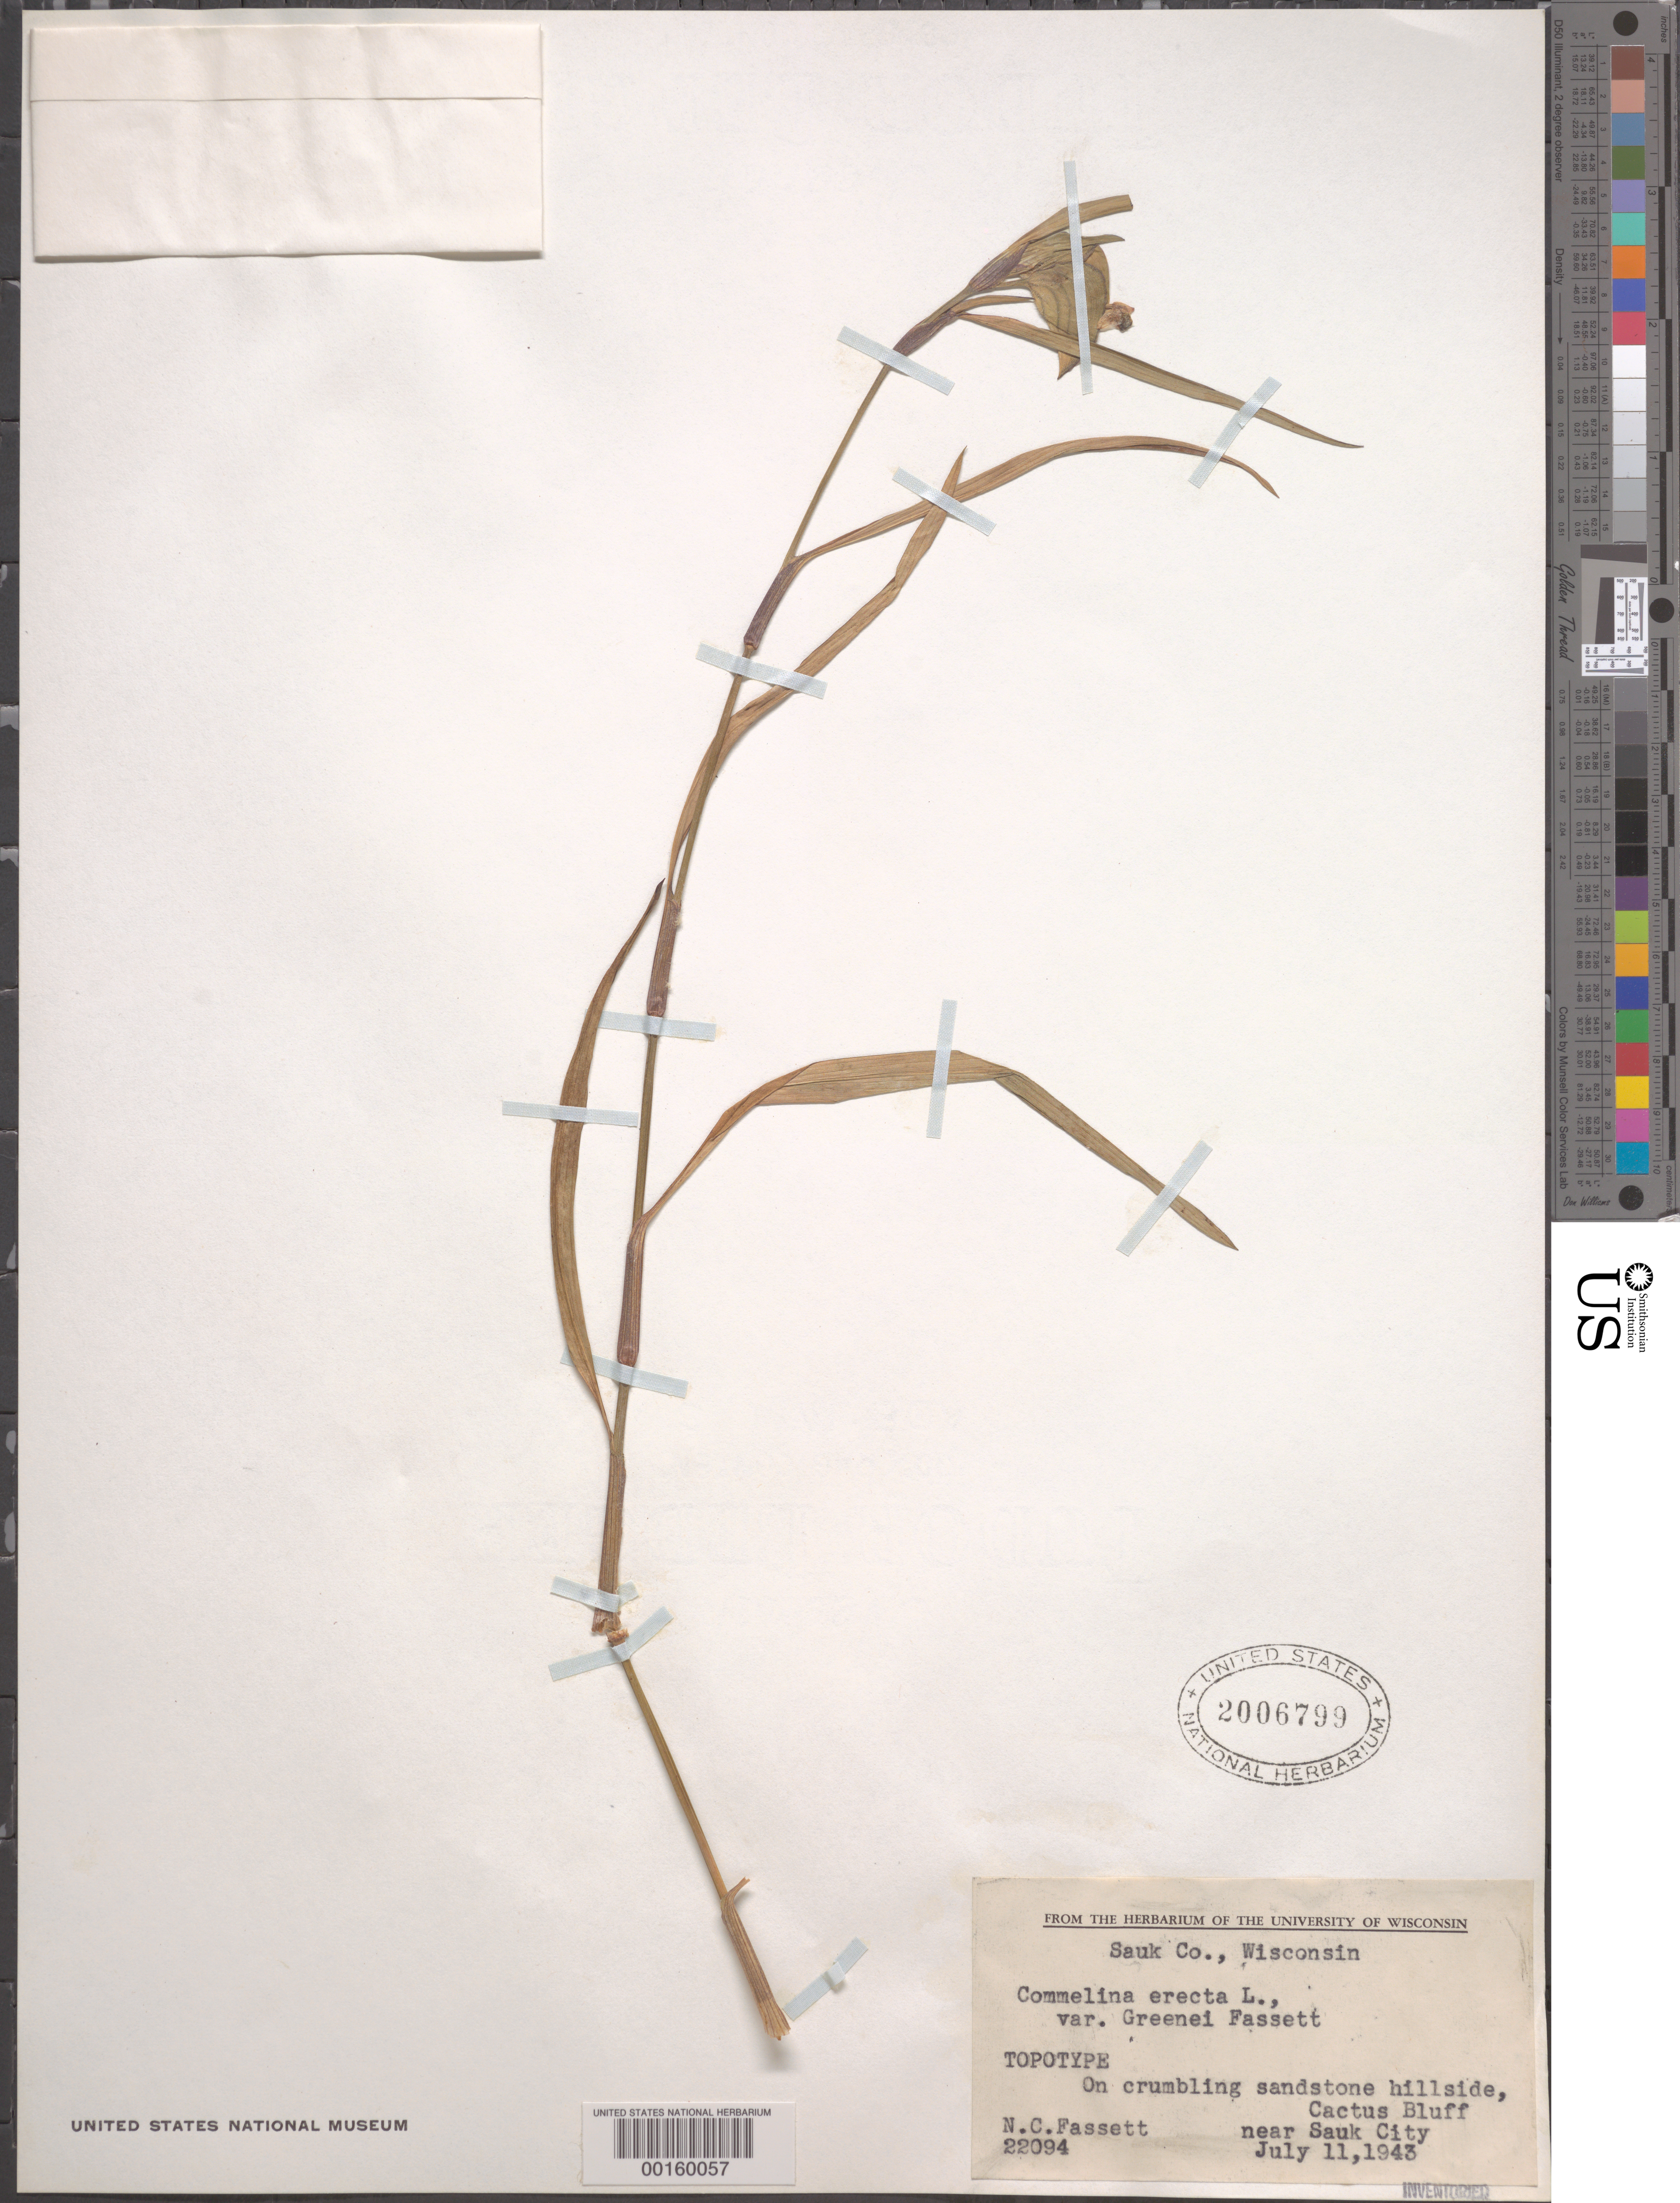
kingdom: Plantae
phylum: Tracheophyta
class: Liliopsida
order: Commelinales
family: Commelinaceae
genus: Commelina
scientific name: Commelina erecta var. greenei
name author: Fassett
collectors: N. C. Fassett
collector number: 22094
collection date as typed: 11 Jul 1943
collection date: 1943-07-11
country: United States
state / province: Wisconsin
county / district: Sauk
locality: Cactus bluff, near sauk city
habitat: On crumbling limestone hillside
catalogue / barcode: US 2006799